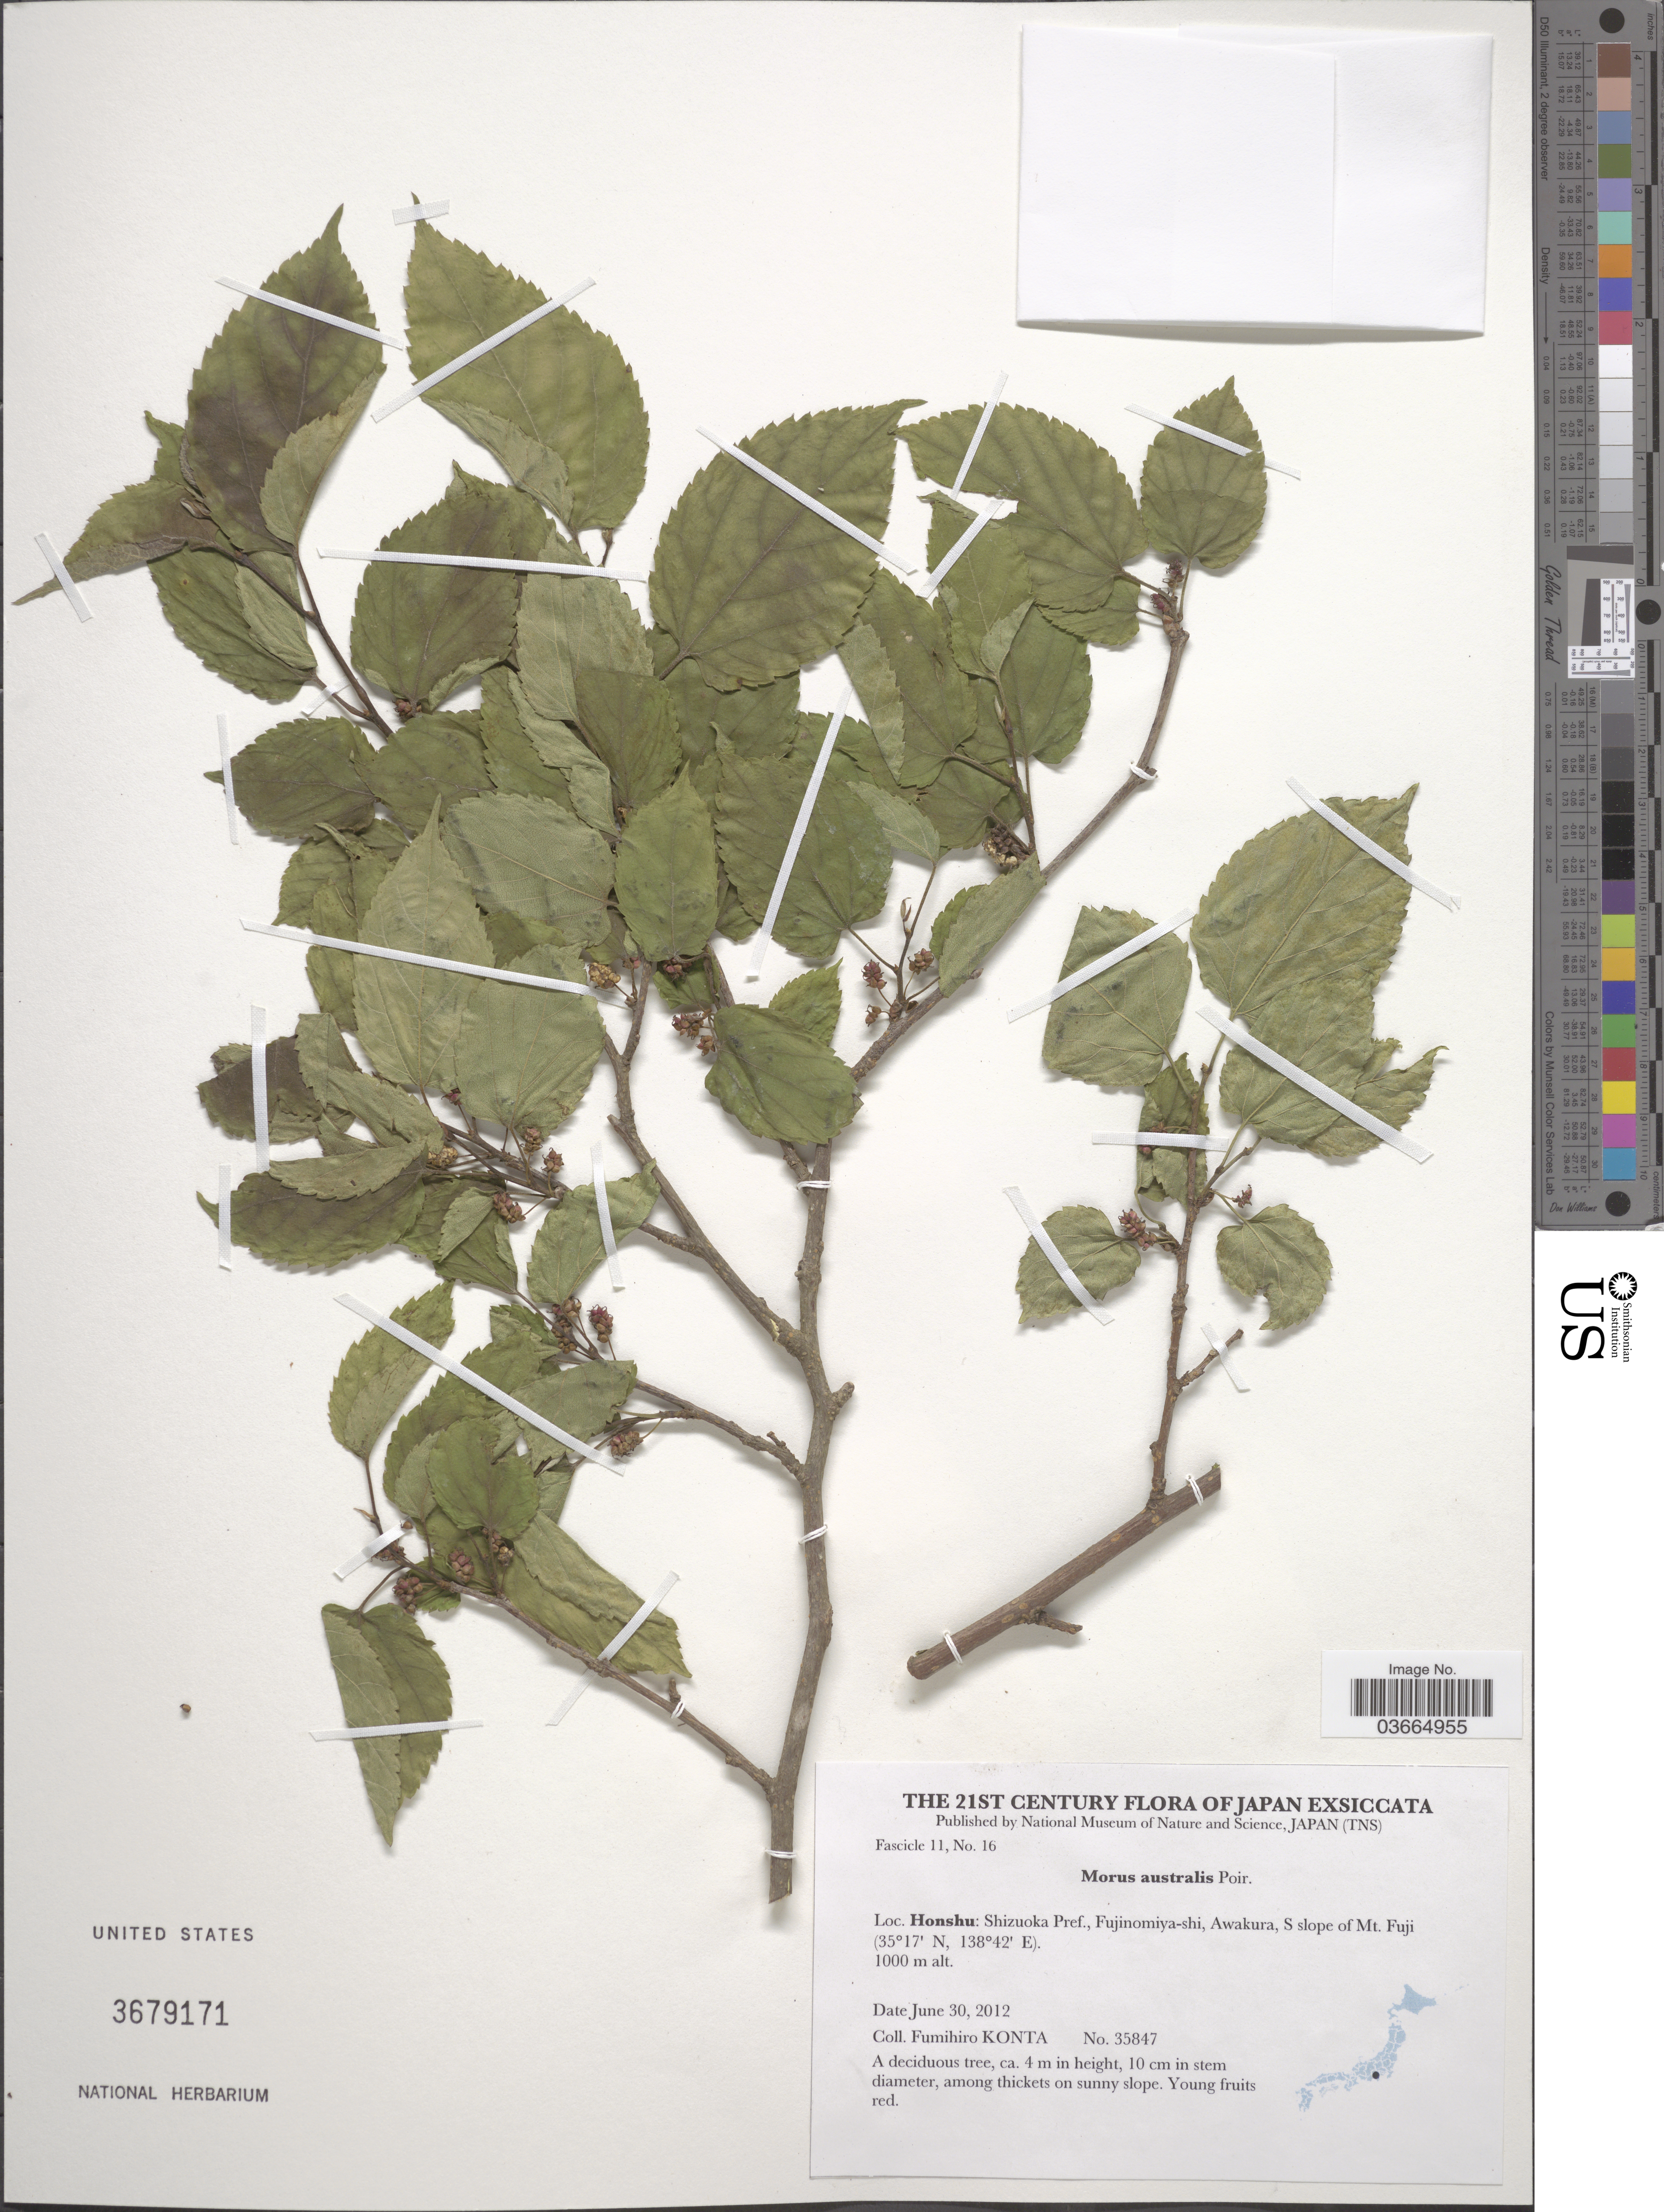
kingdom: Plantae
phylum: Tracheophyta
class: Magnoliopsida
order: Rosales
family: Moraceae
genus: Morus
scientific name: Morus australis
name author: Poir.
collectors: F. Konta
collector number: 35847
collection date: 2012-06-30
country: Japan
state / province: Sizuoka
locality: Honshu: Shizuoka Pref., Fujinomiya-shi, Awakura, S slope of Mt. Fuji.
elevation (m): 1000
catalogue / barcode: US 3679171